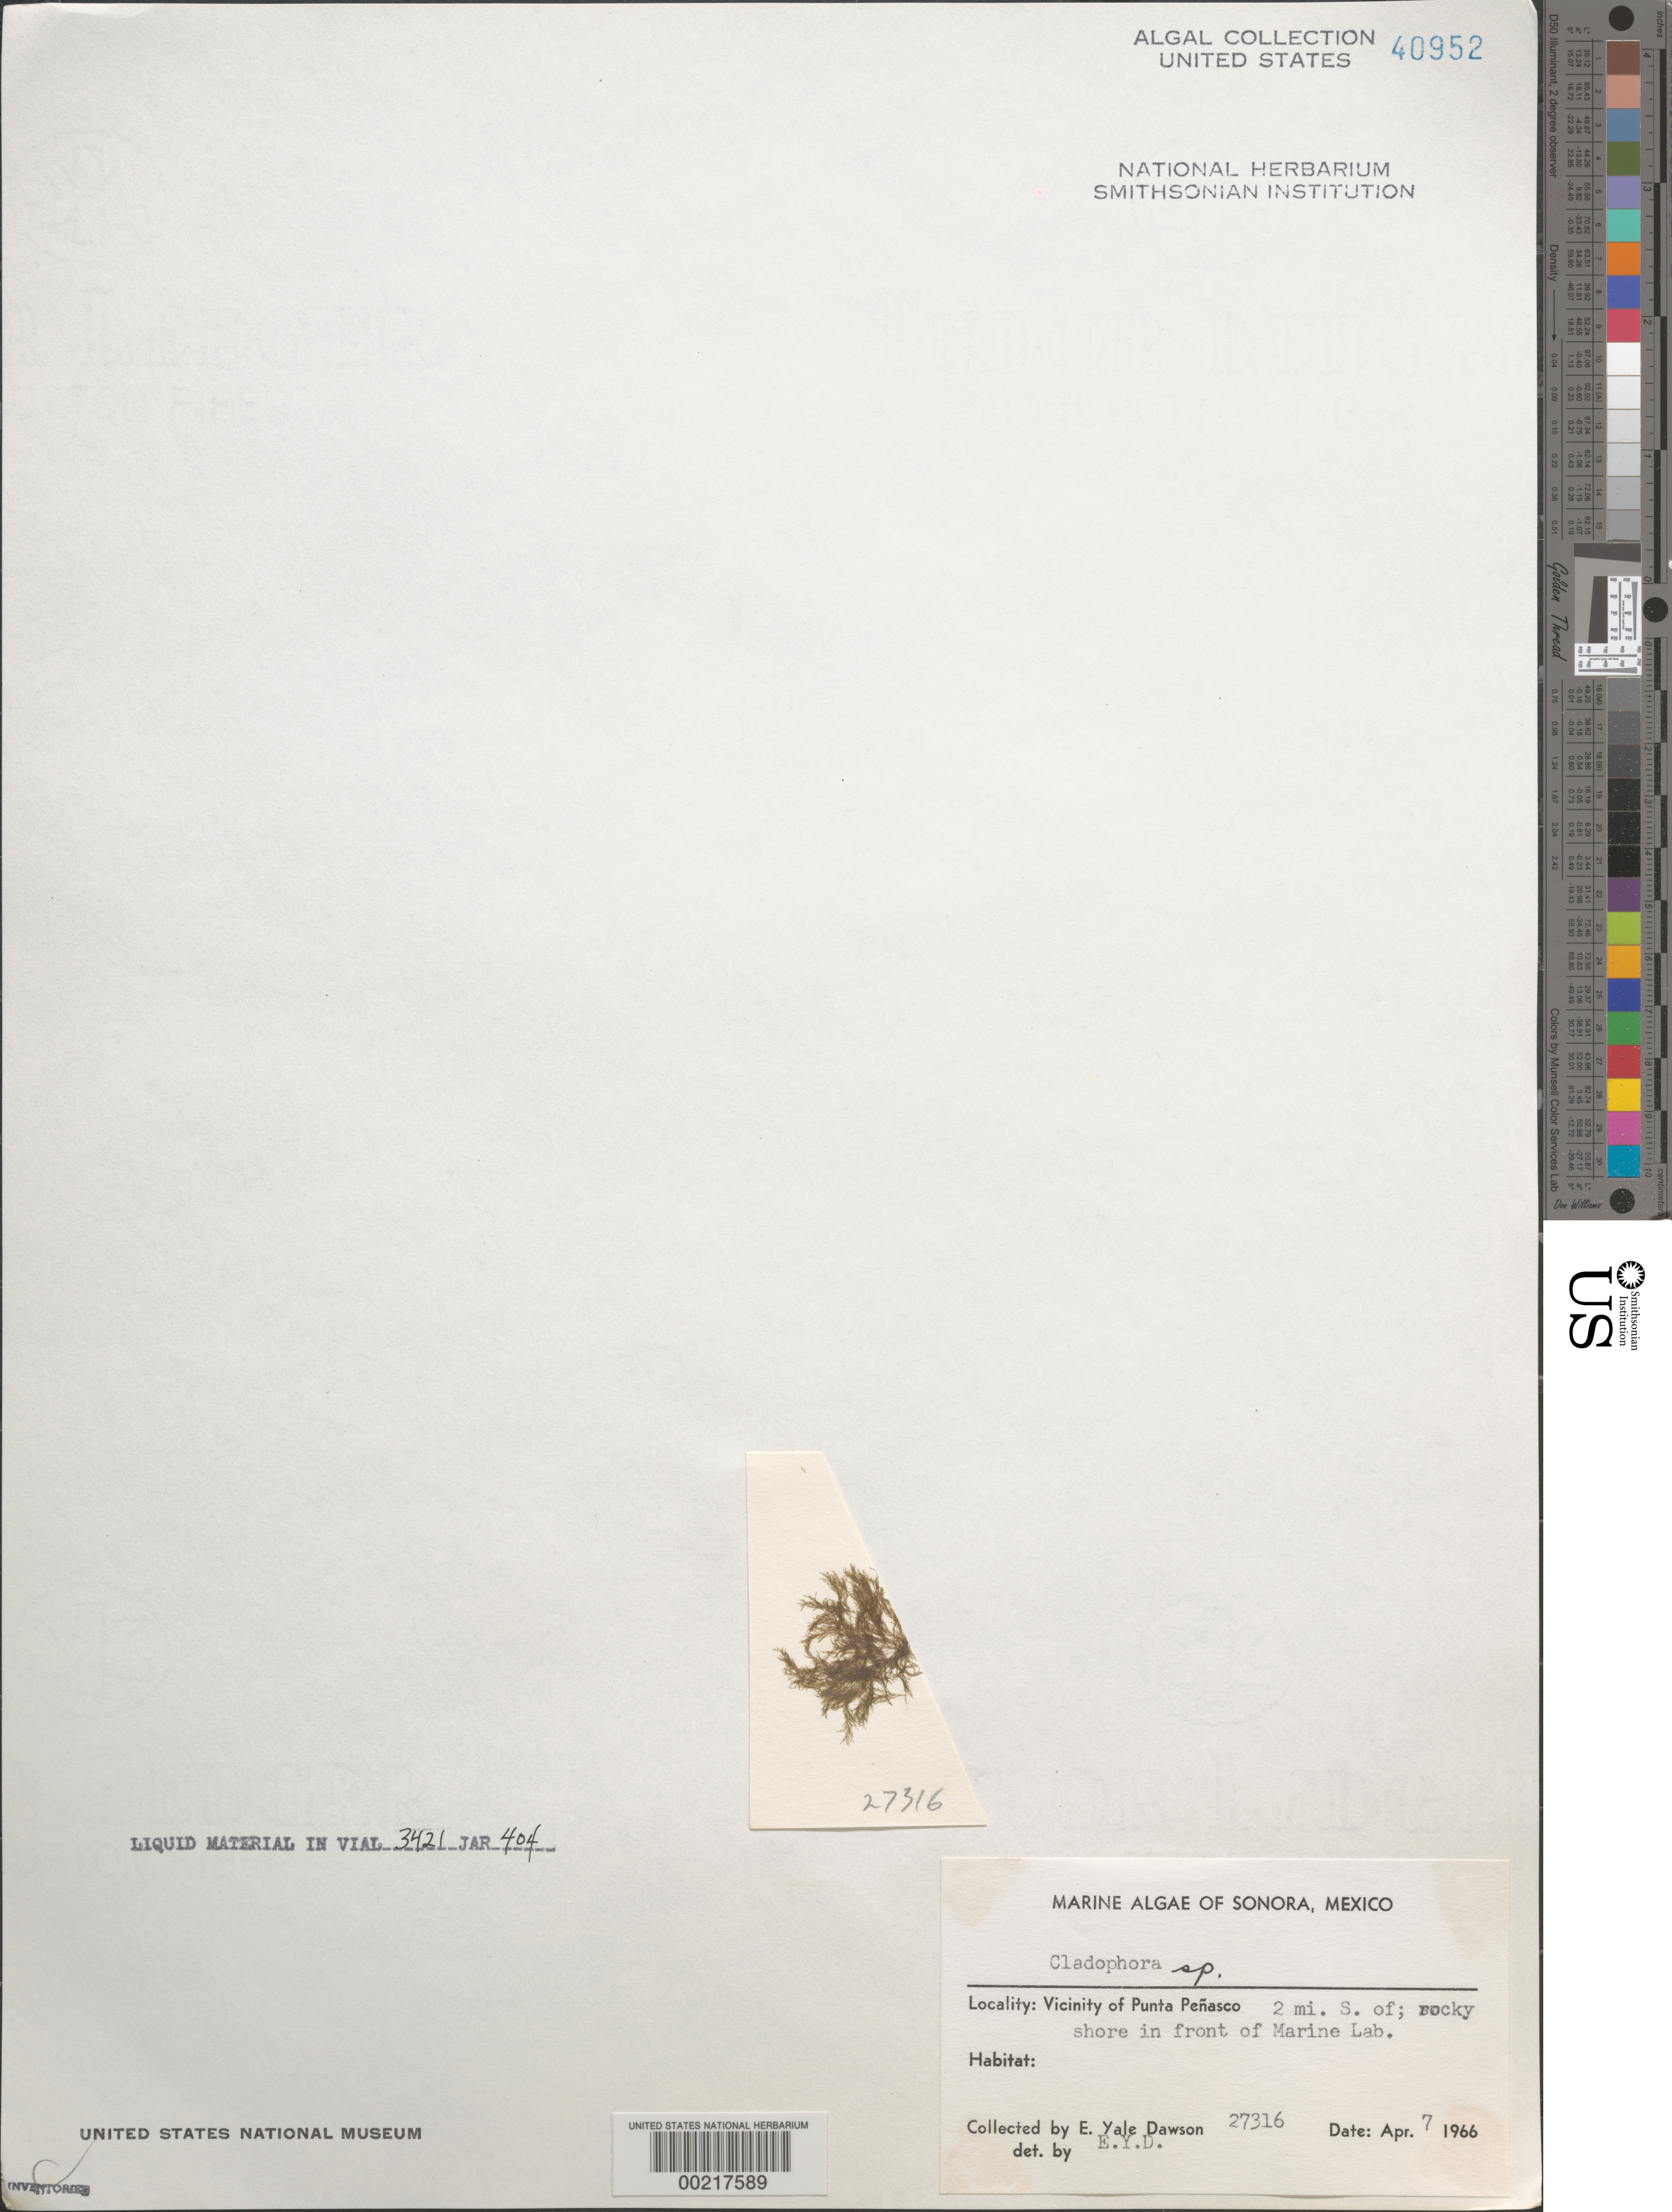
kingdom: Plantae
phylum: Chlorophyta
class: Ulvophyceae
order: Cladophorales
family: Cladophoraceae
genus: Cladophora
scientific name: Cladophora sp.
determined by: Dawson, E. Y.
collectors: E. Y. Dawson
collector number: EYD 27316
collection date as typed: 07 Apr 1966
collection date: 1966-04-07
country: Mexico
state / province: Sonora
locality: Marine laboratory shore, 2 miles south of Punta Penasco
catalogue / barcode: US 40952